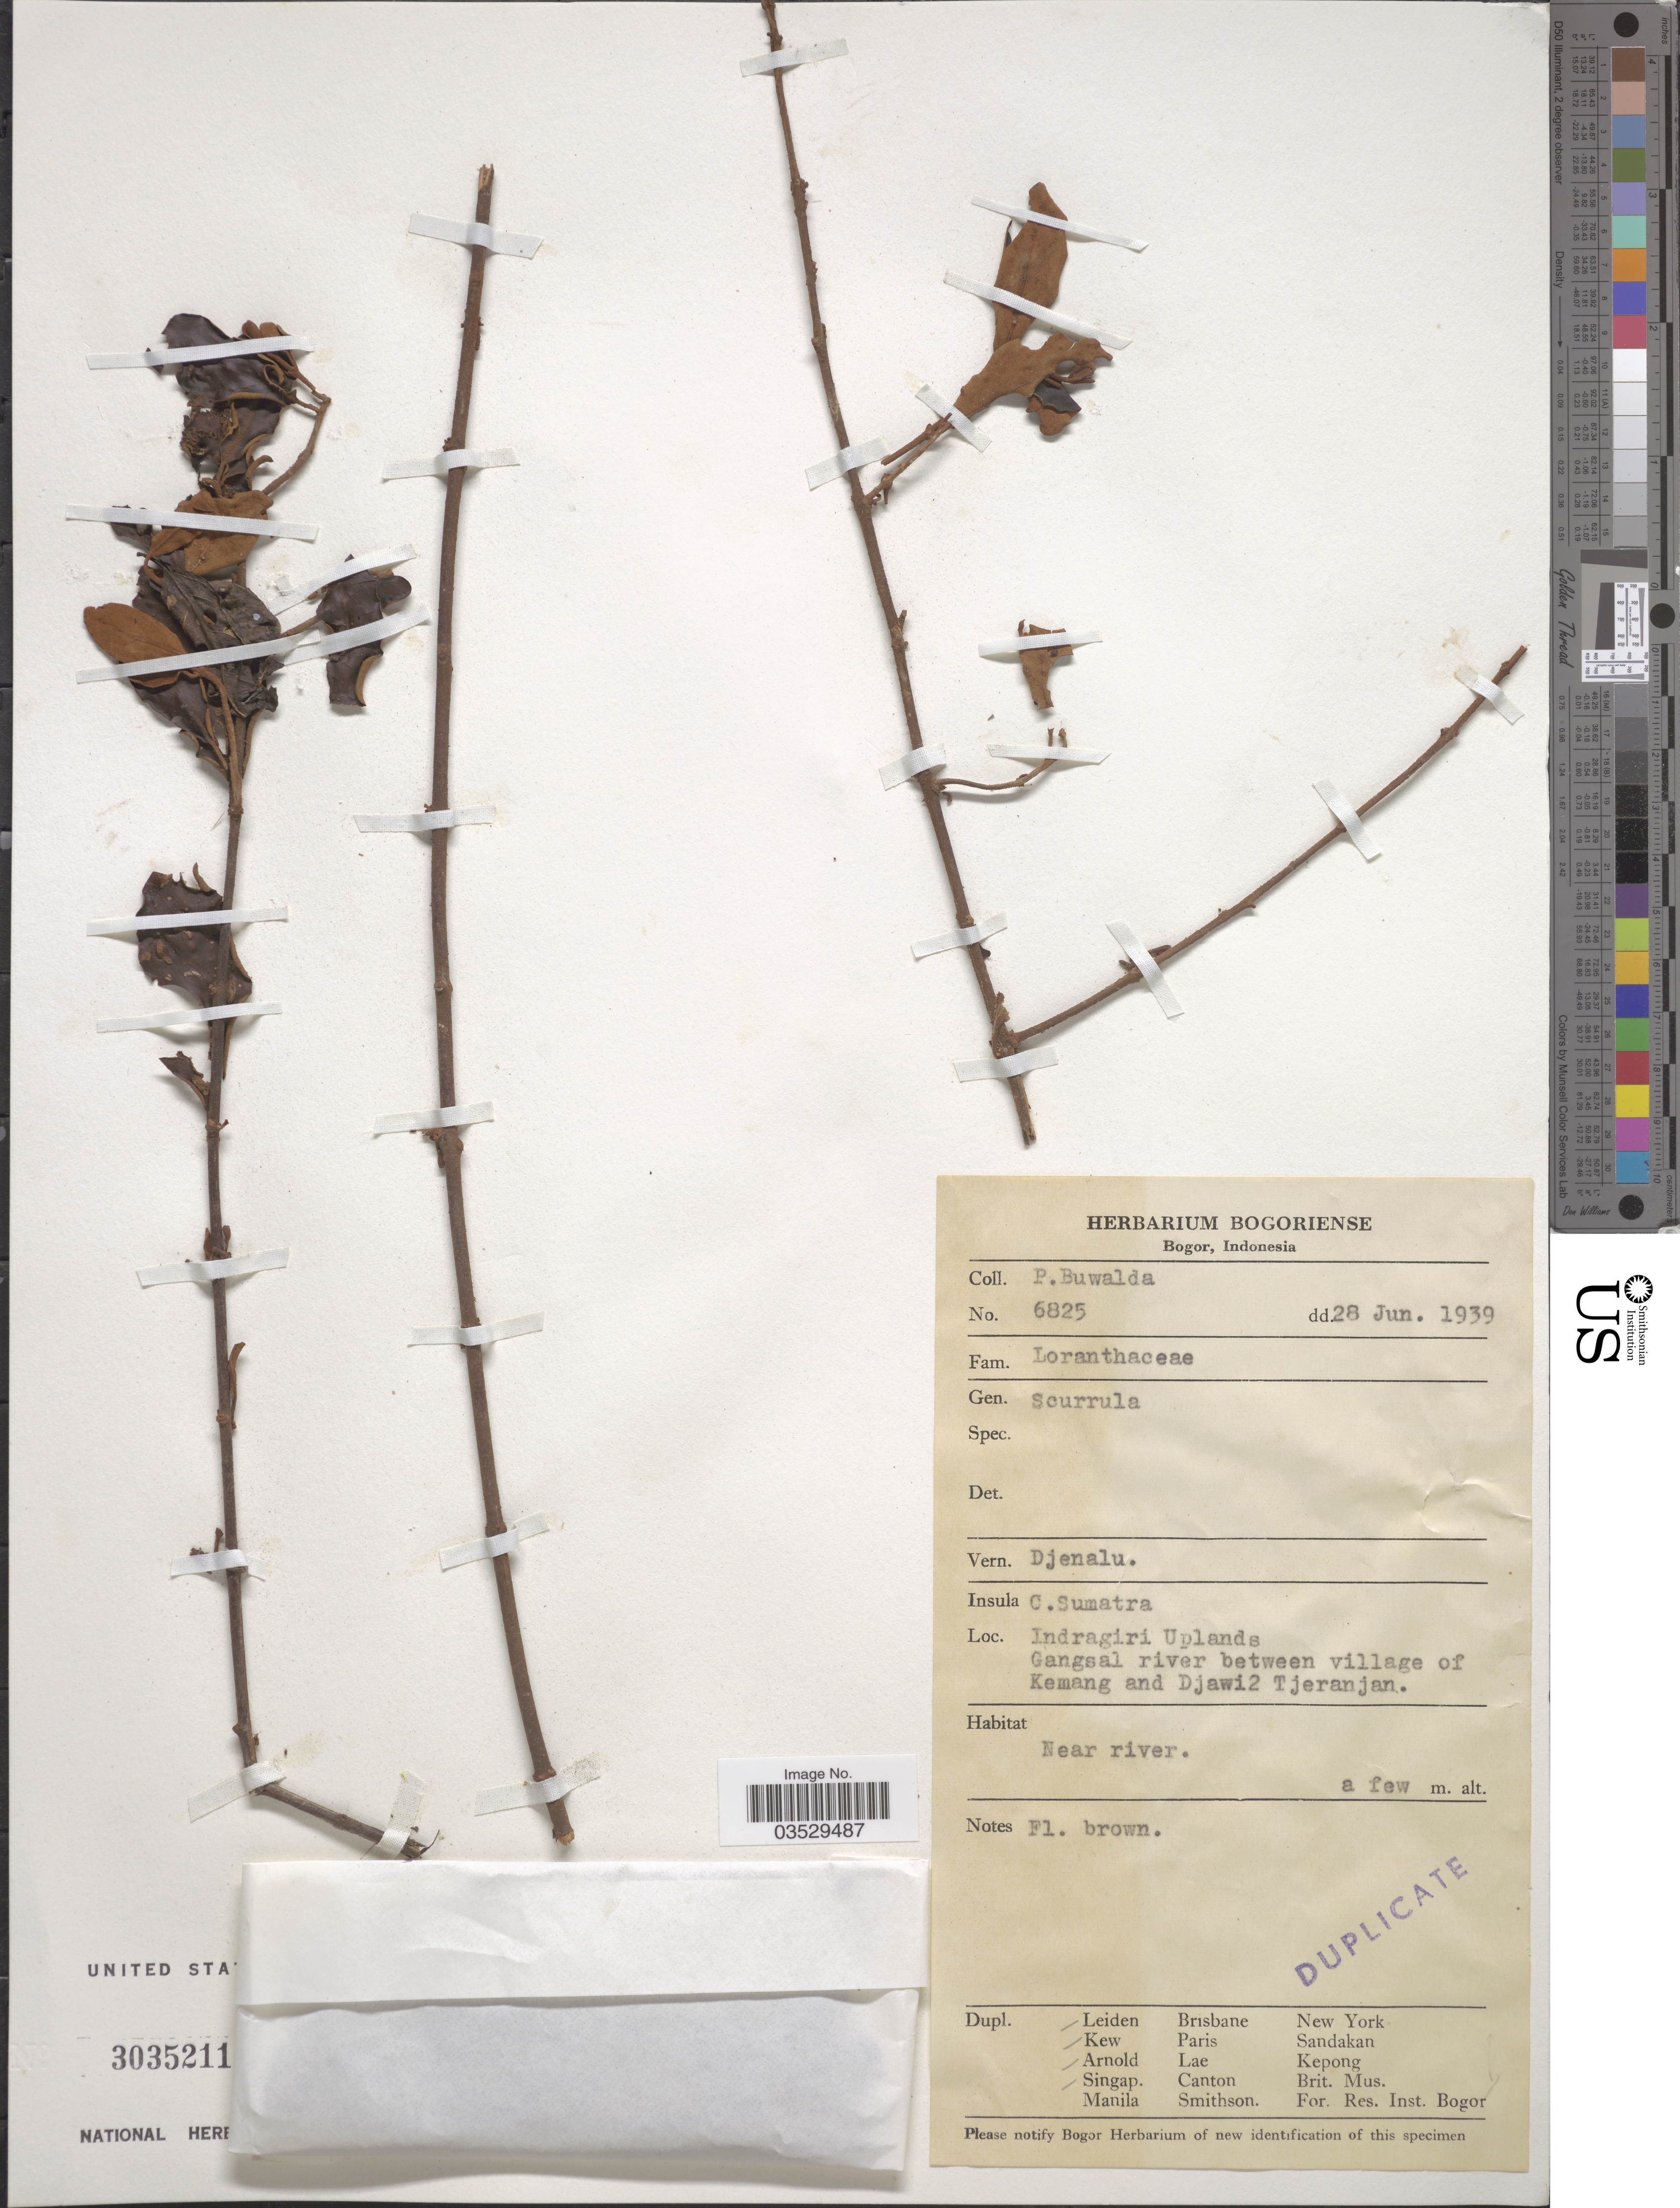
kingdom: Plantae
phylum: Tracheophyta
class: Magnoliopsida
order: Santalales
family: Loranthaceae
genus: Scurrula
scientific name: Scurrula sp.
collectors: P. Buwalda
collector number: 6825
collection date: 1939-06-28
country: Indonesia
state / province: Sumatra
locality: Insula C. Sumatra. Indragiri Uplands Gangsal river between village of Kemang and Djawi2 Tjeranjan.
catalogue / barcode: US 3035211